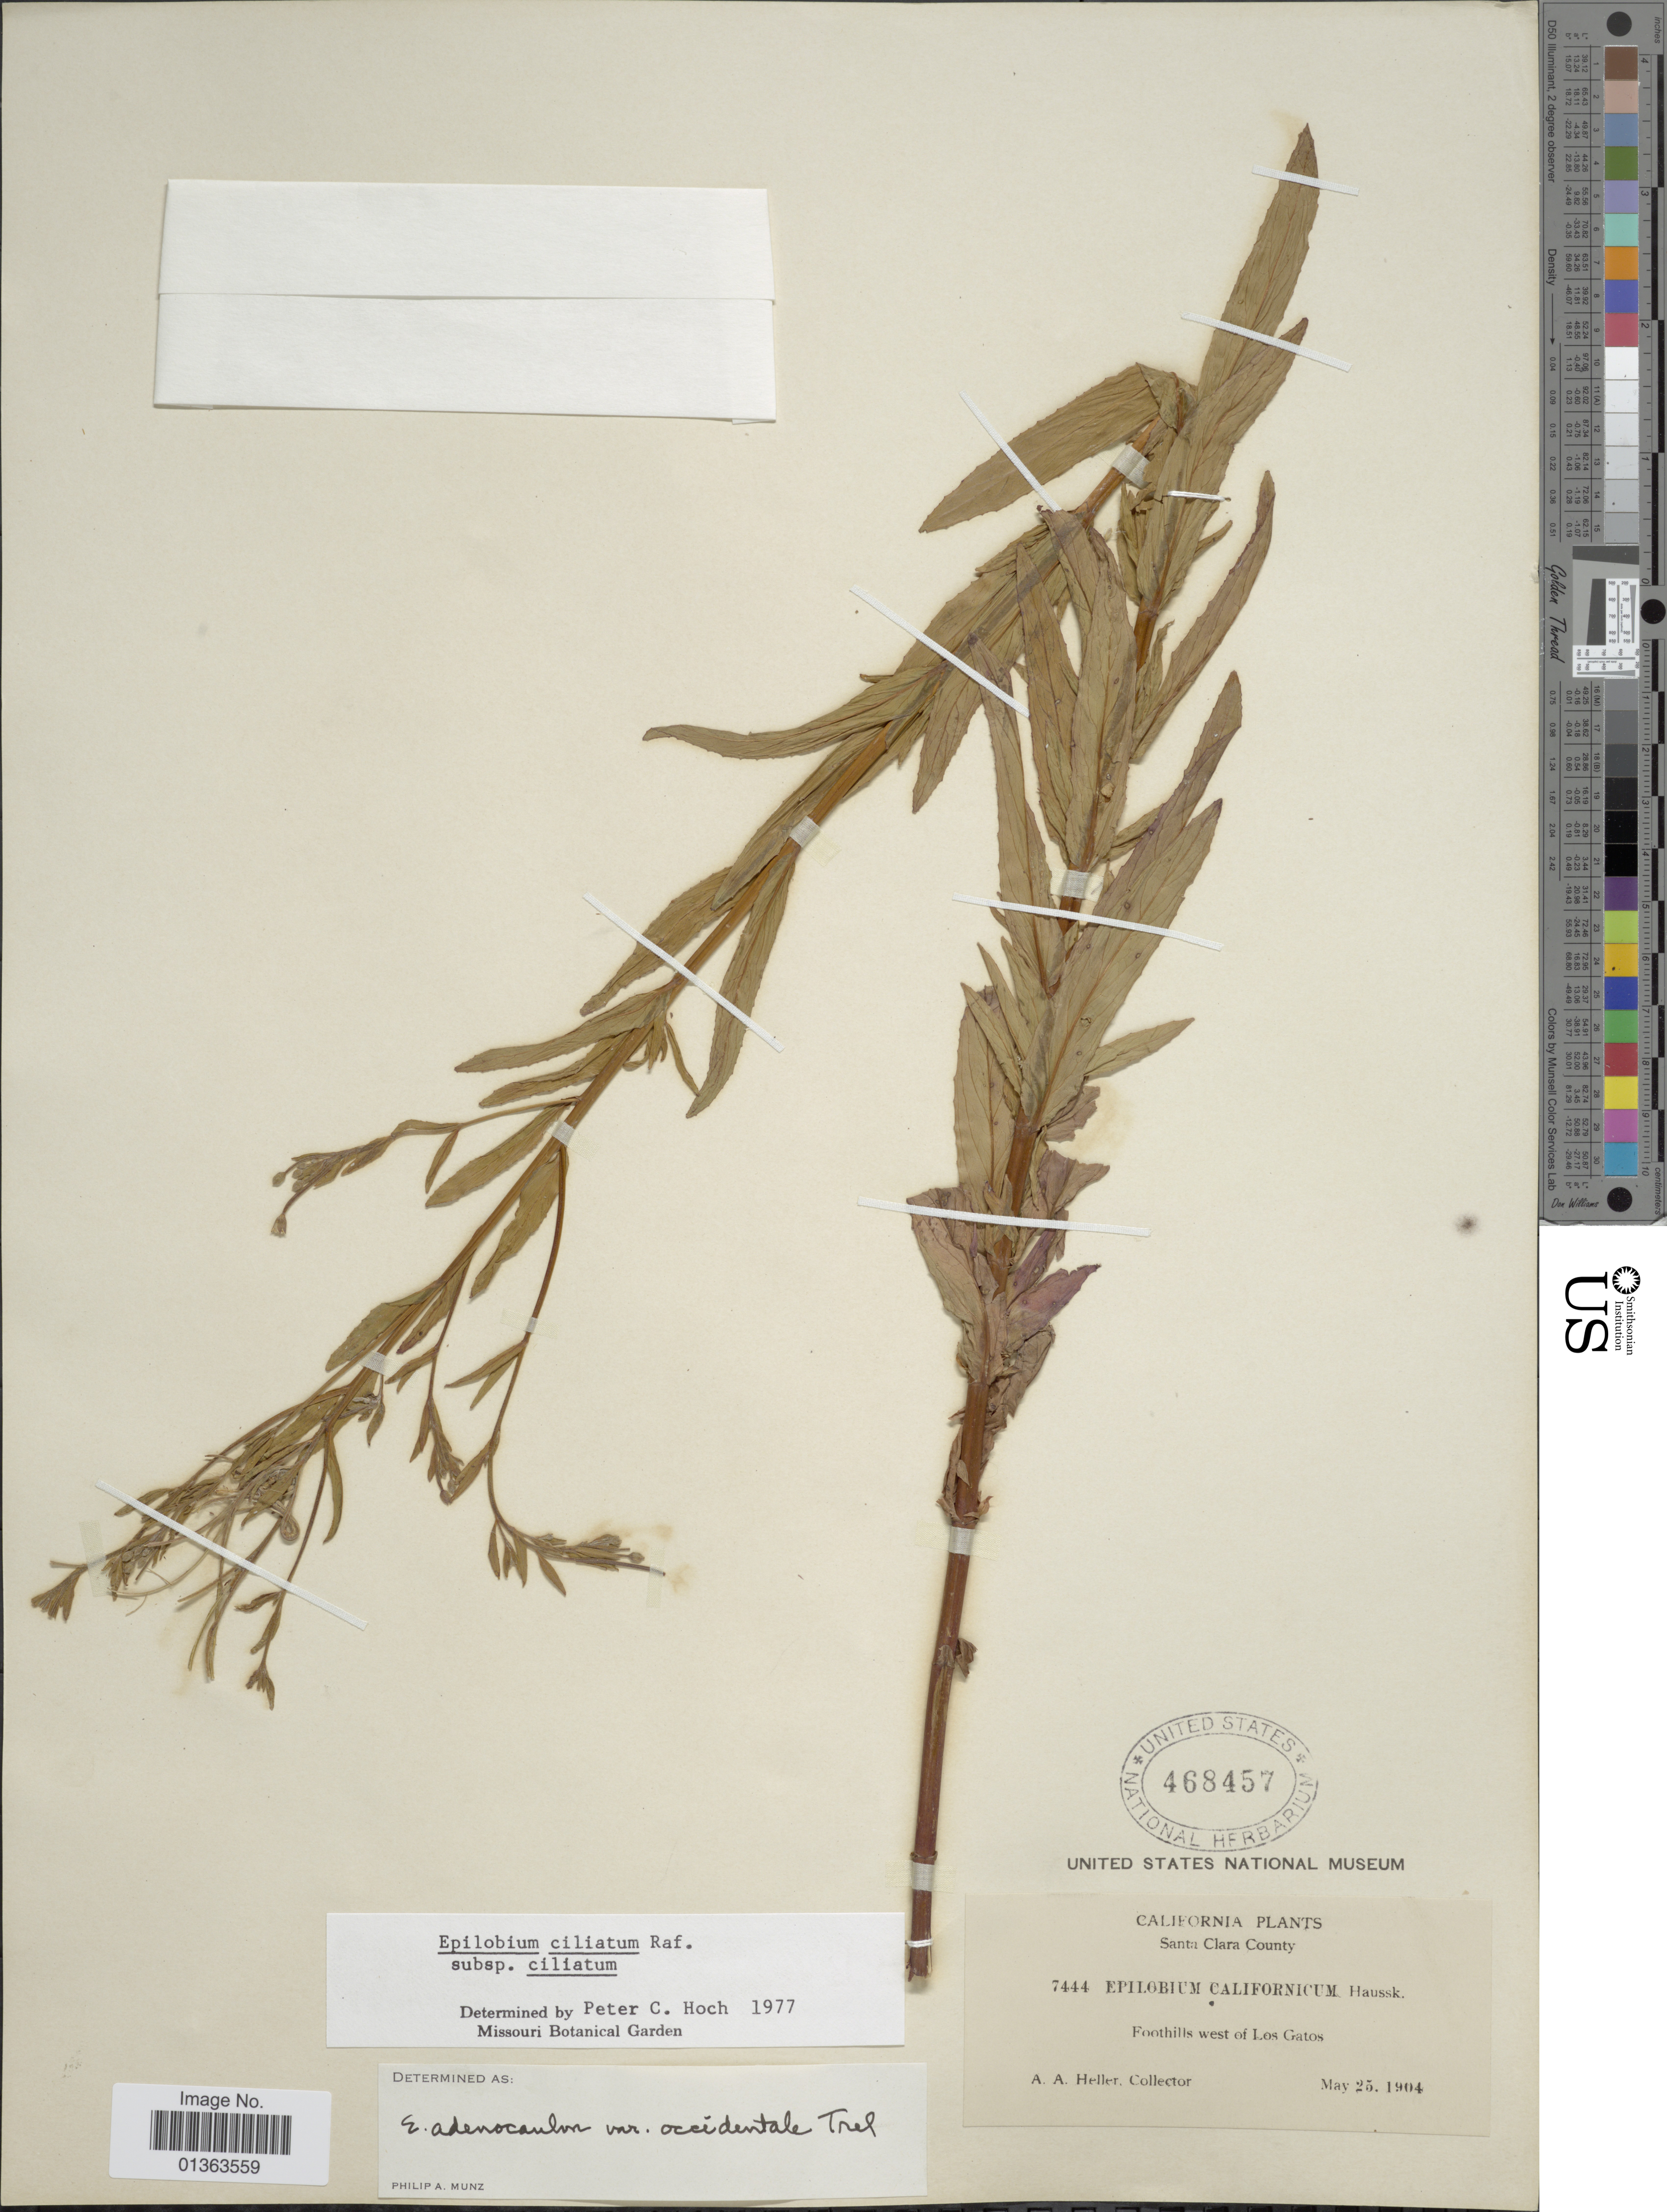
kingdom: Plantae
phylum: Tracheophyta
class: Magnoliopsida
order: Myrtales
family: Onagraceae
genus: Epilobium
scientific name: Epilobium ciliatum subsp. ciliatum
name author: Raf.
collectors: A. A. Heller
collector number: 7444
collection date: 1904-05-25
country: United States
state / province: California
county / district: Santa Clara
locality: Santa Clara County. Foothills west of Los Gatos.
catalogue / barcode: US 468457